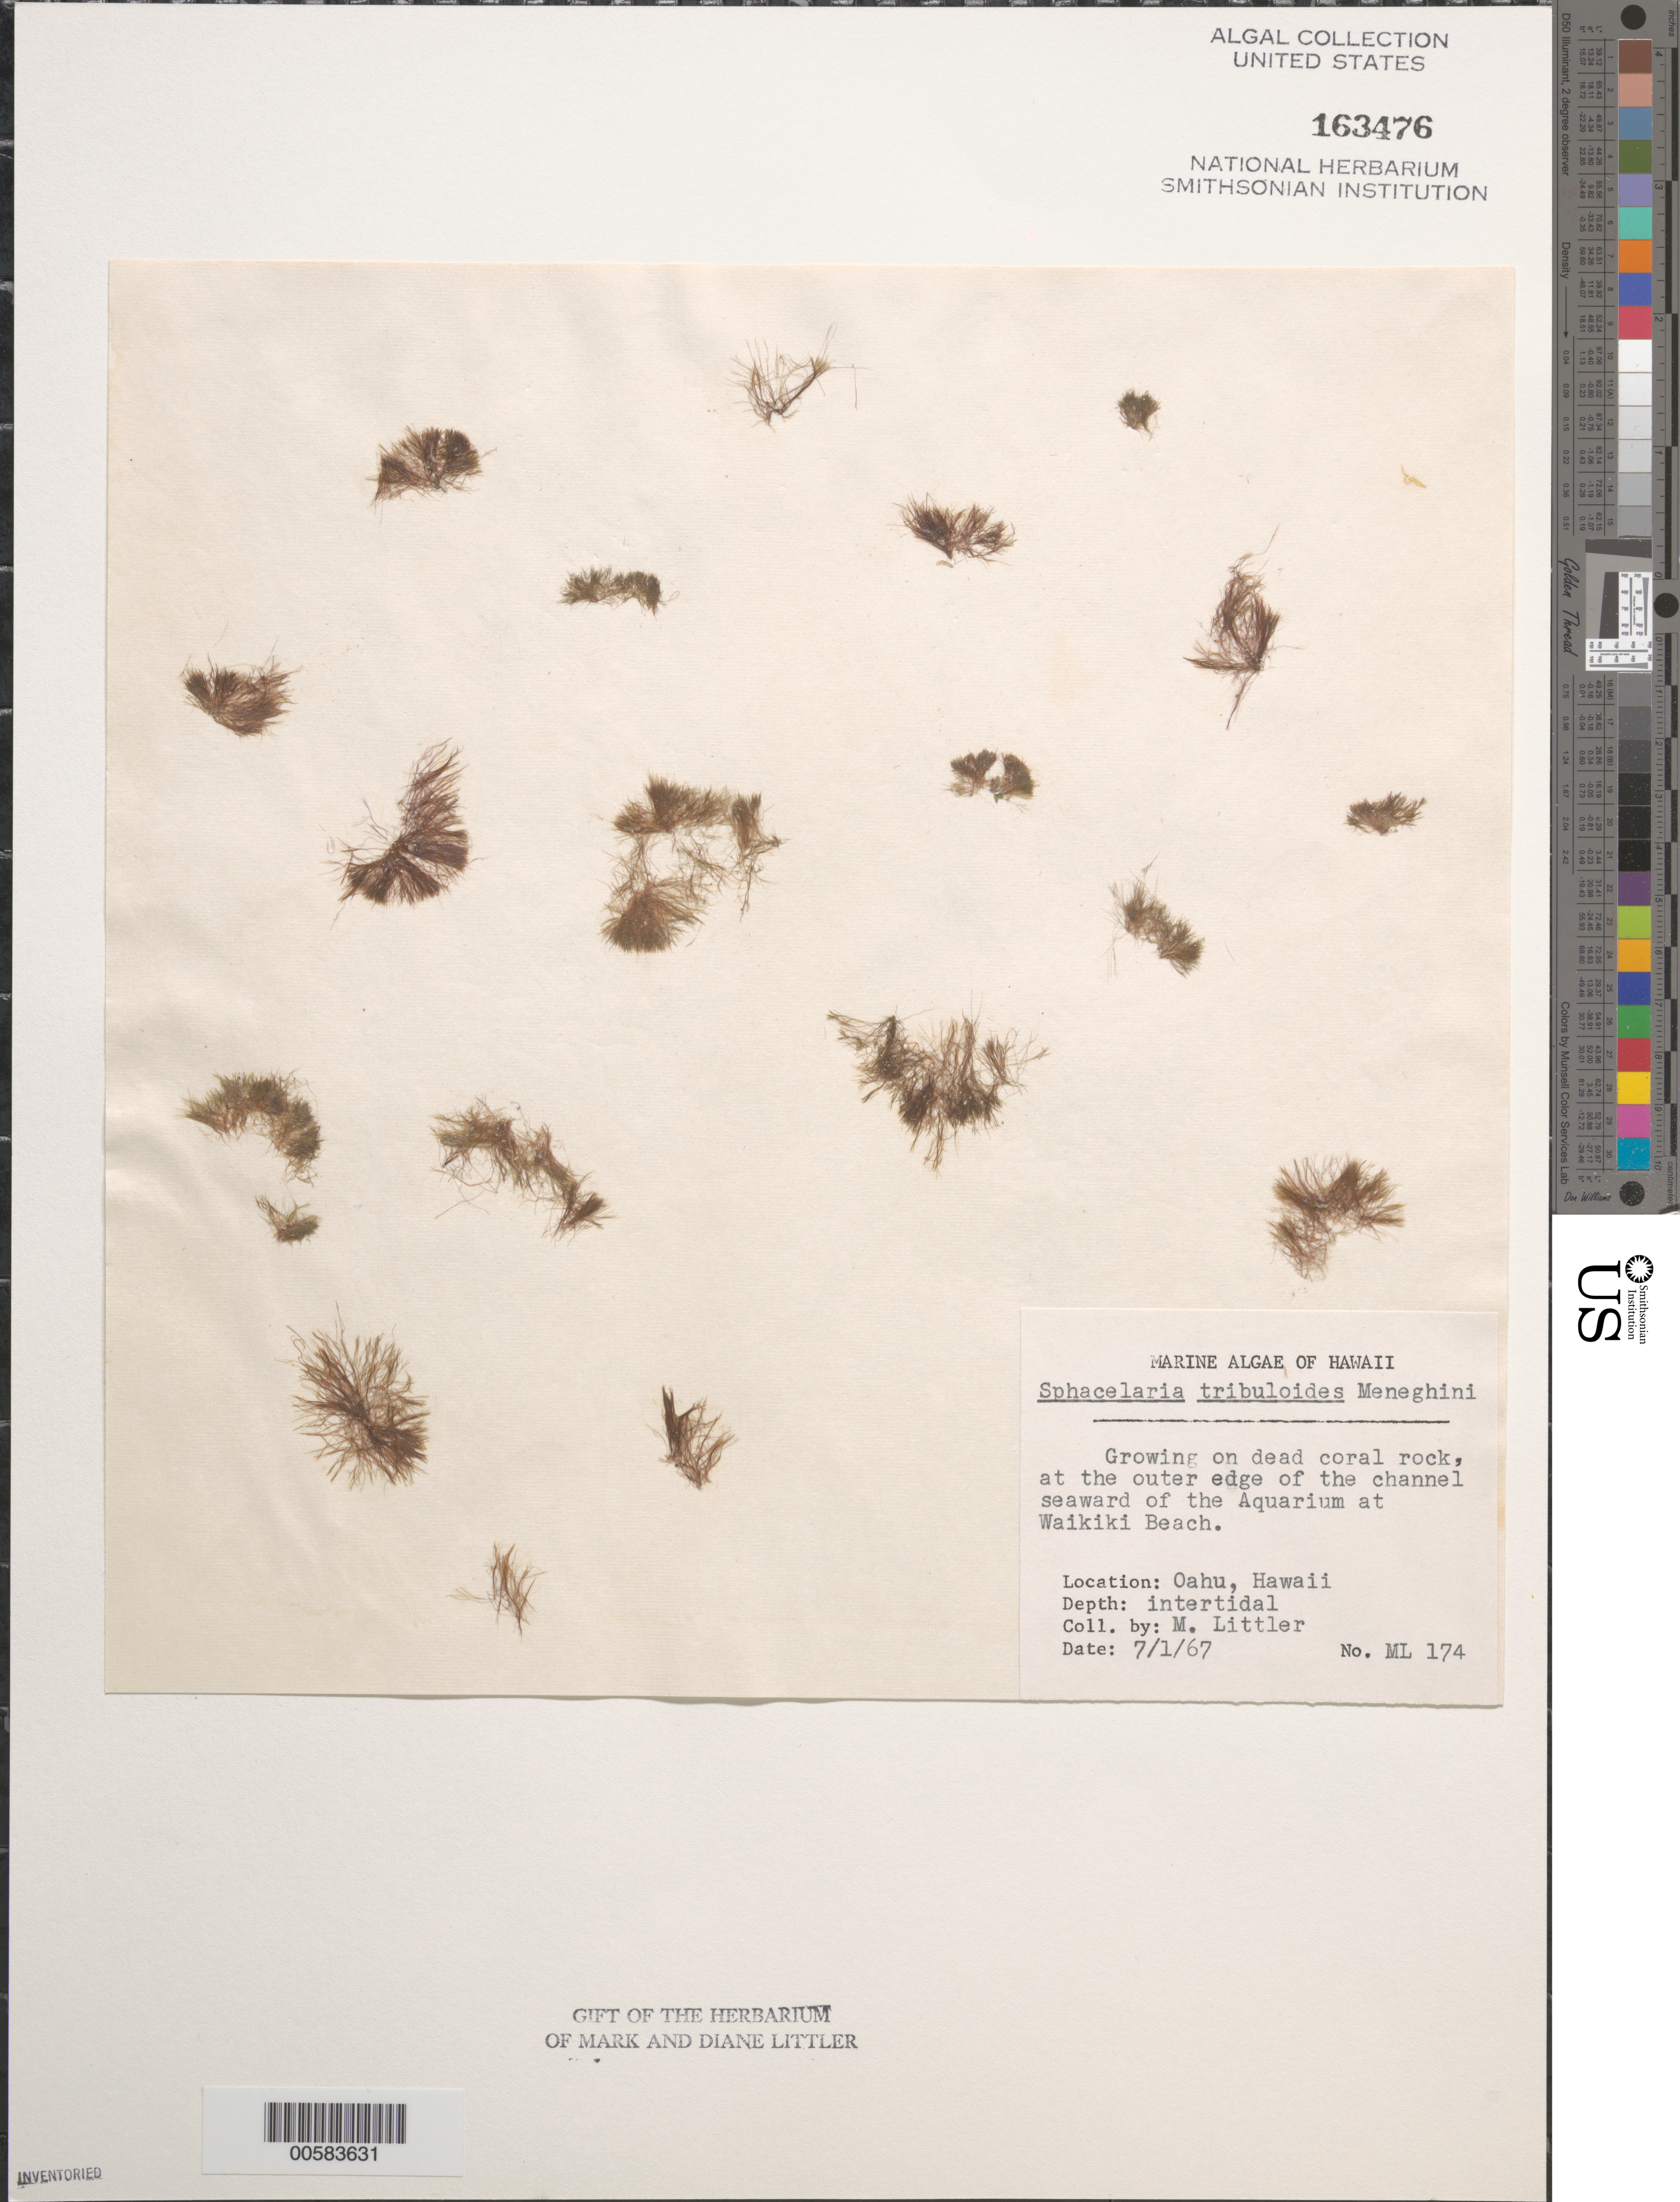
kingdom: Chromista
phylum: Ochrophyta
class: Phaeophyceae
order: Sphacelariales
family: Sphacelariaceae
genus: Sphacelaria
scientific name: Sphacelaria tribuloides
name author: Menegh.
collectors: M. M. Littler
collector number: ML 174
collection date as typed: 01 Jul 1967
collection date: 1967-07-01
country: United States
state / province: Hawaii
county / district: Honolulu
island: Oahu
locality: Waikiki Beach near Aquarium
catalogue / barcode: US 163476